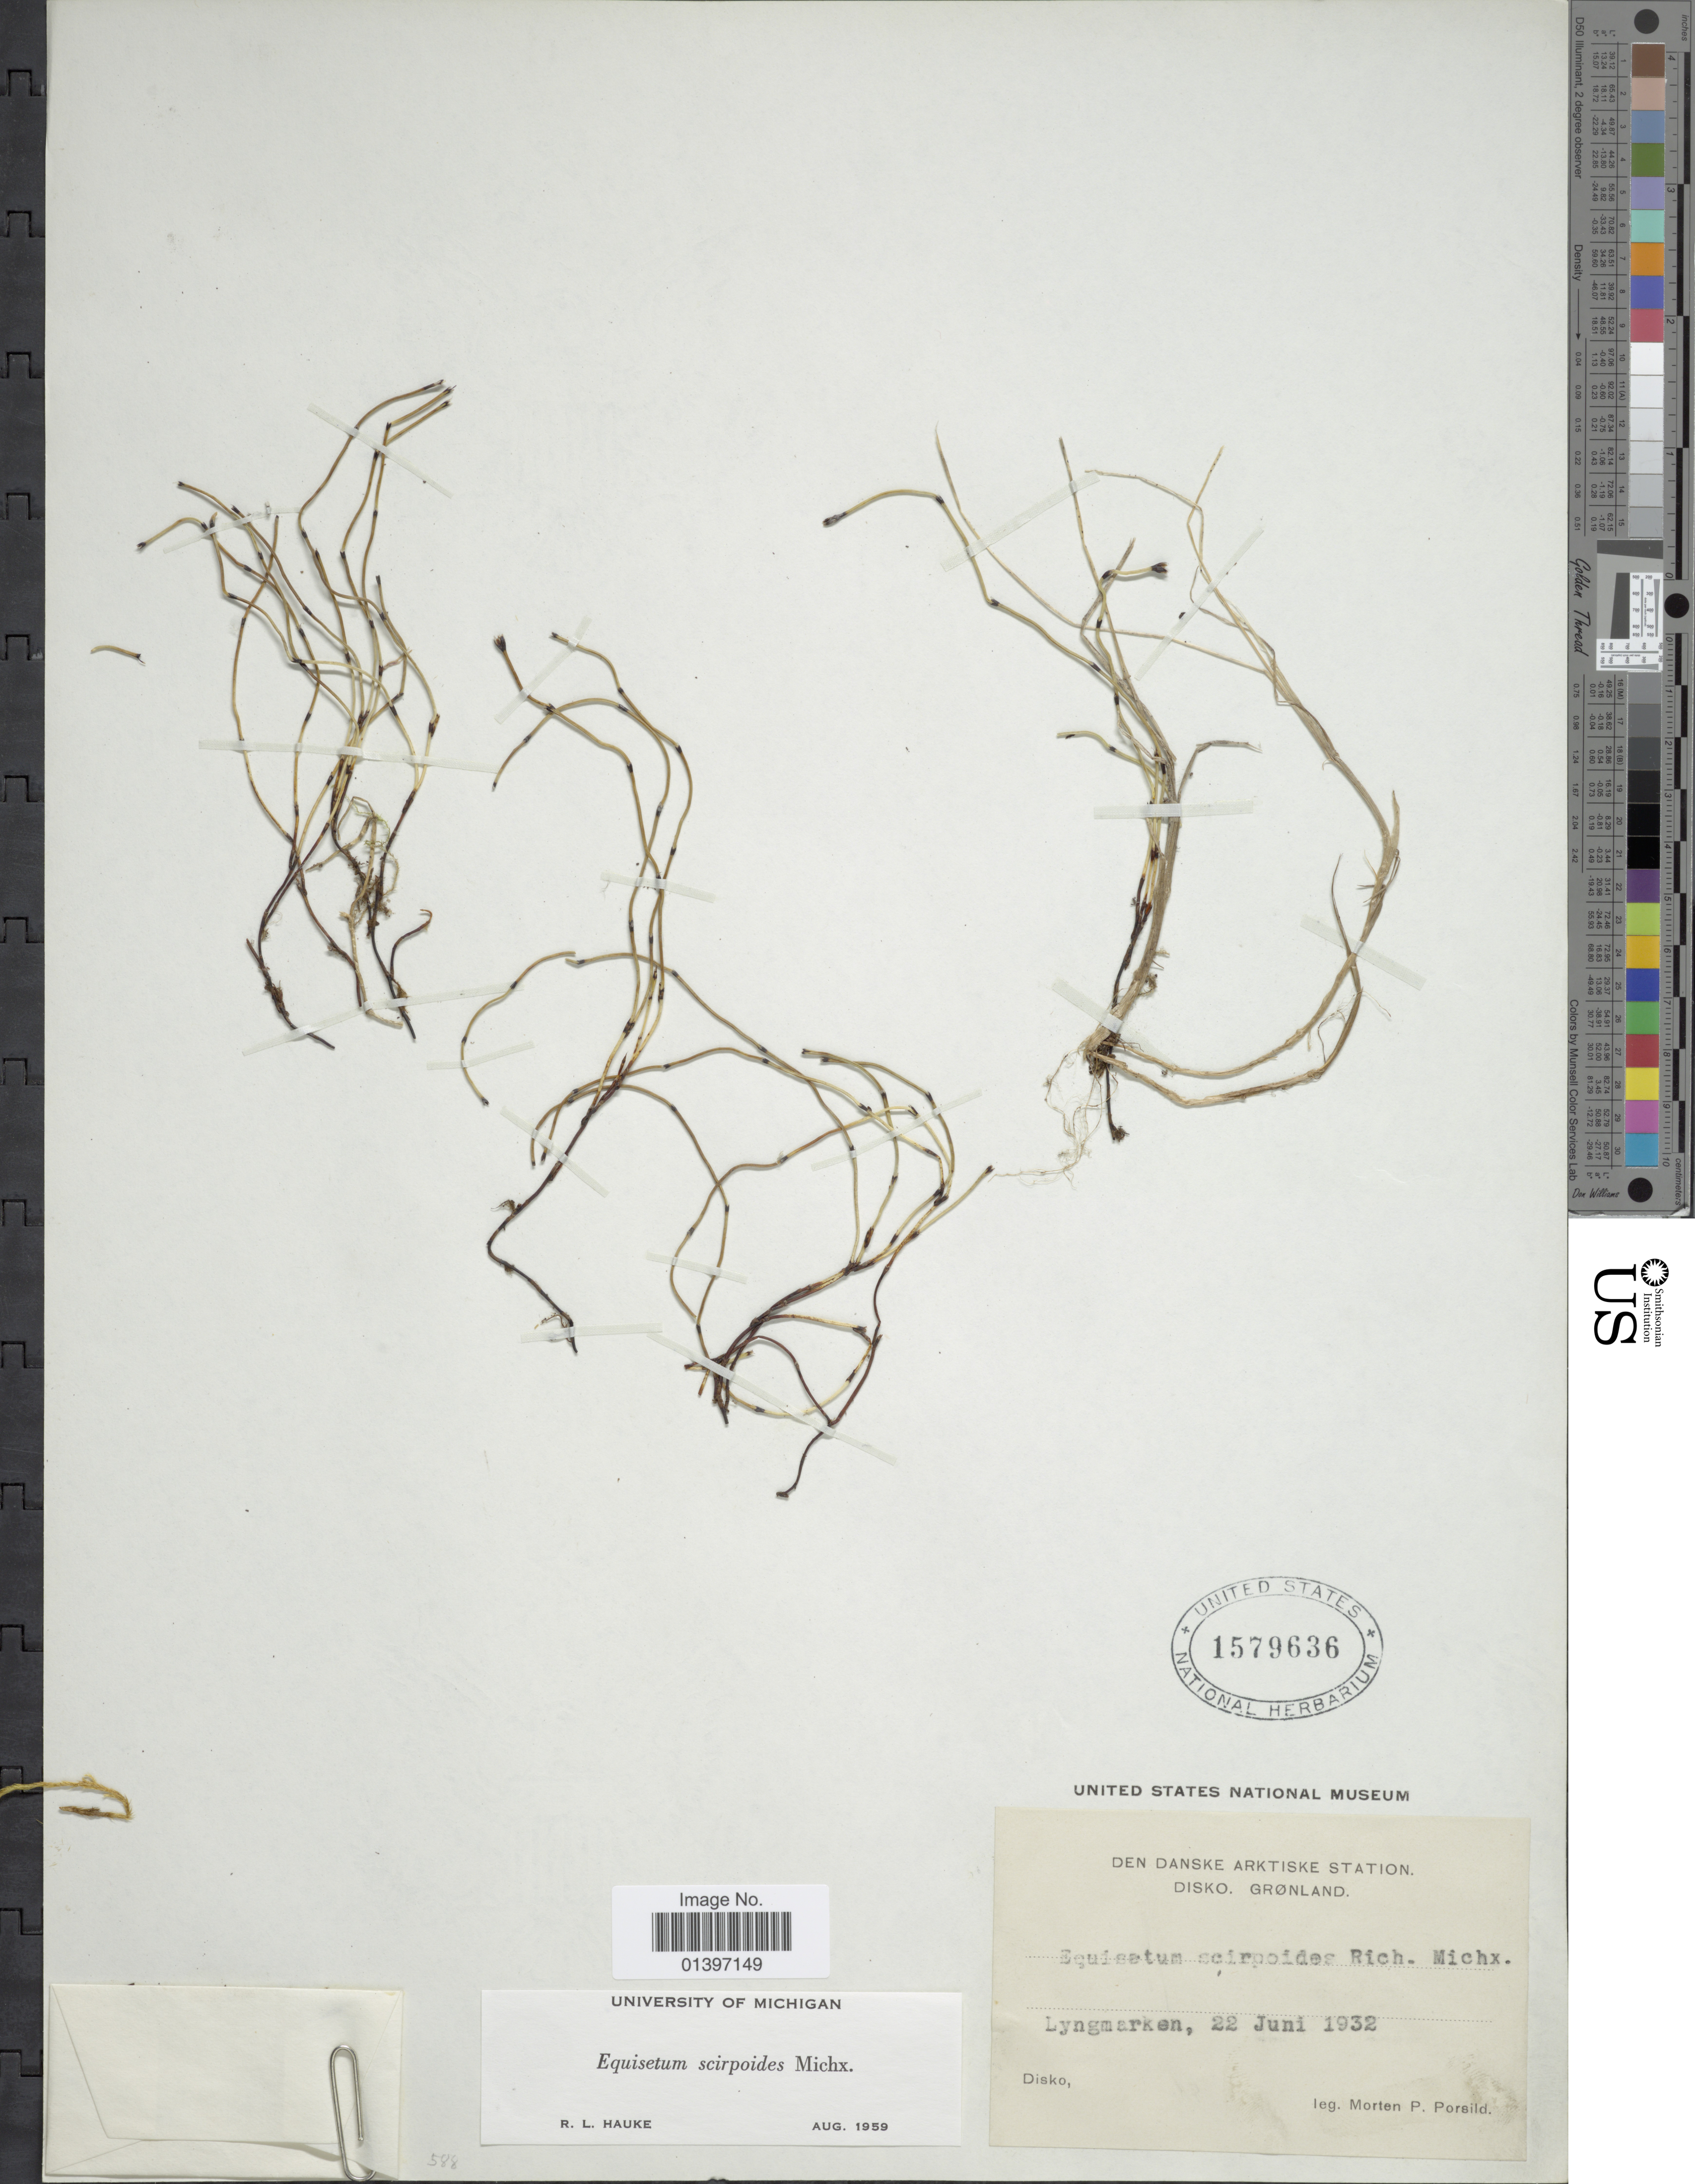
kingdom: Plantae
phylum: Tracheophyta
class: Polypodiopsida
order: Equisetales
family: Equisetaceae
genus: Equisetum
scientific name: Equisetum scirpoides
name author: Michx.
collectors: M. P. Porsild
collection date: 1932-06-22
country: Greenland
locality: Den Danske Arktiske station, Disko Grønland, Lyngmarken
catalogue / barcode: US 1579636